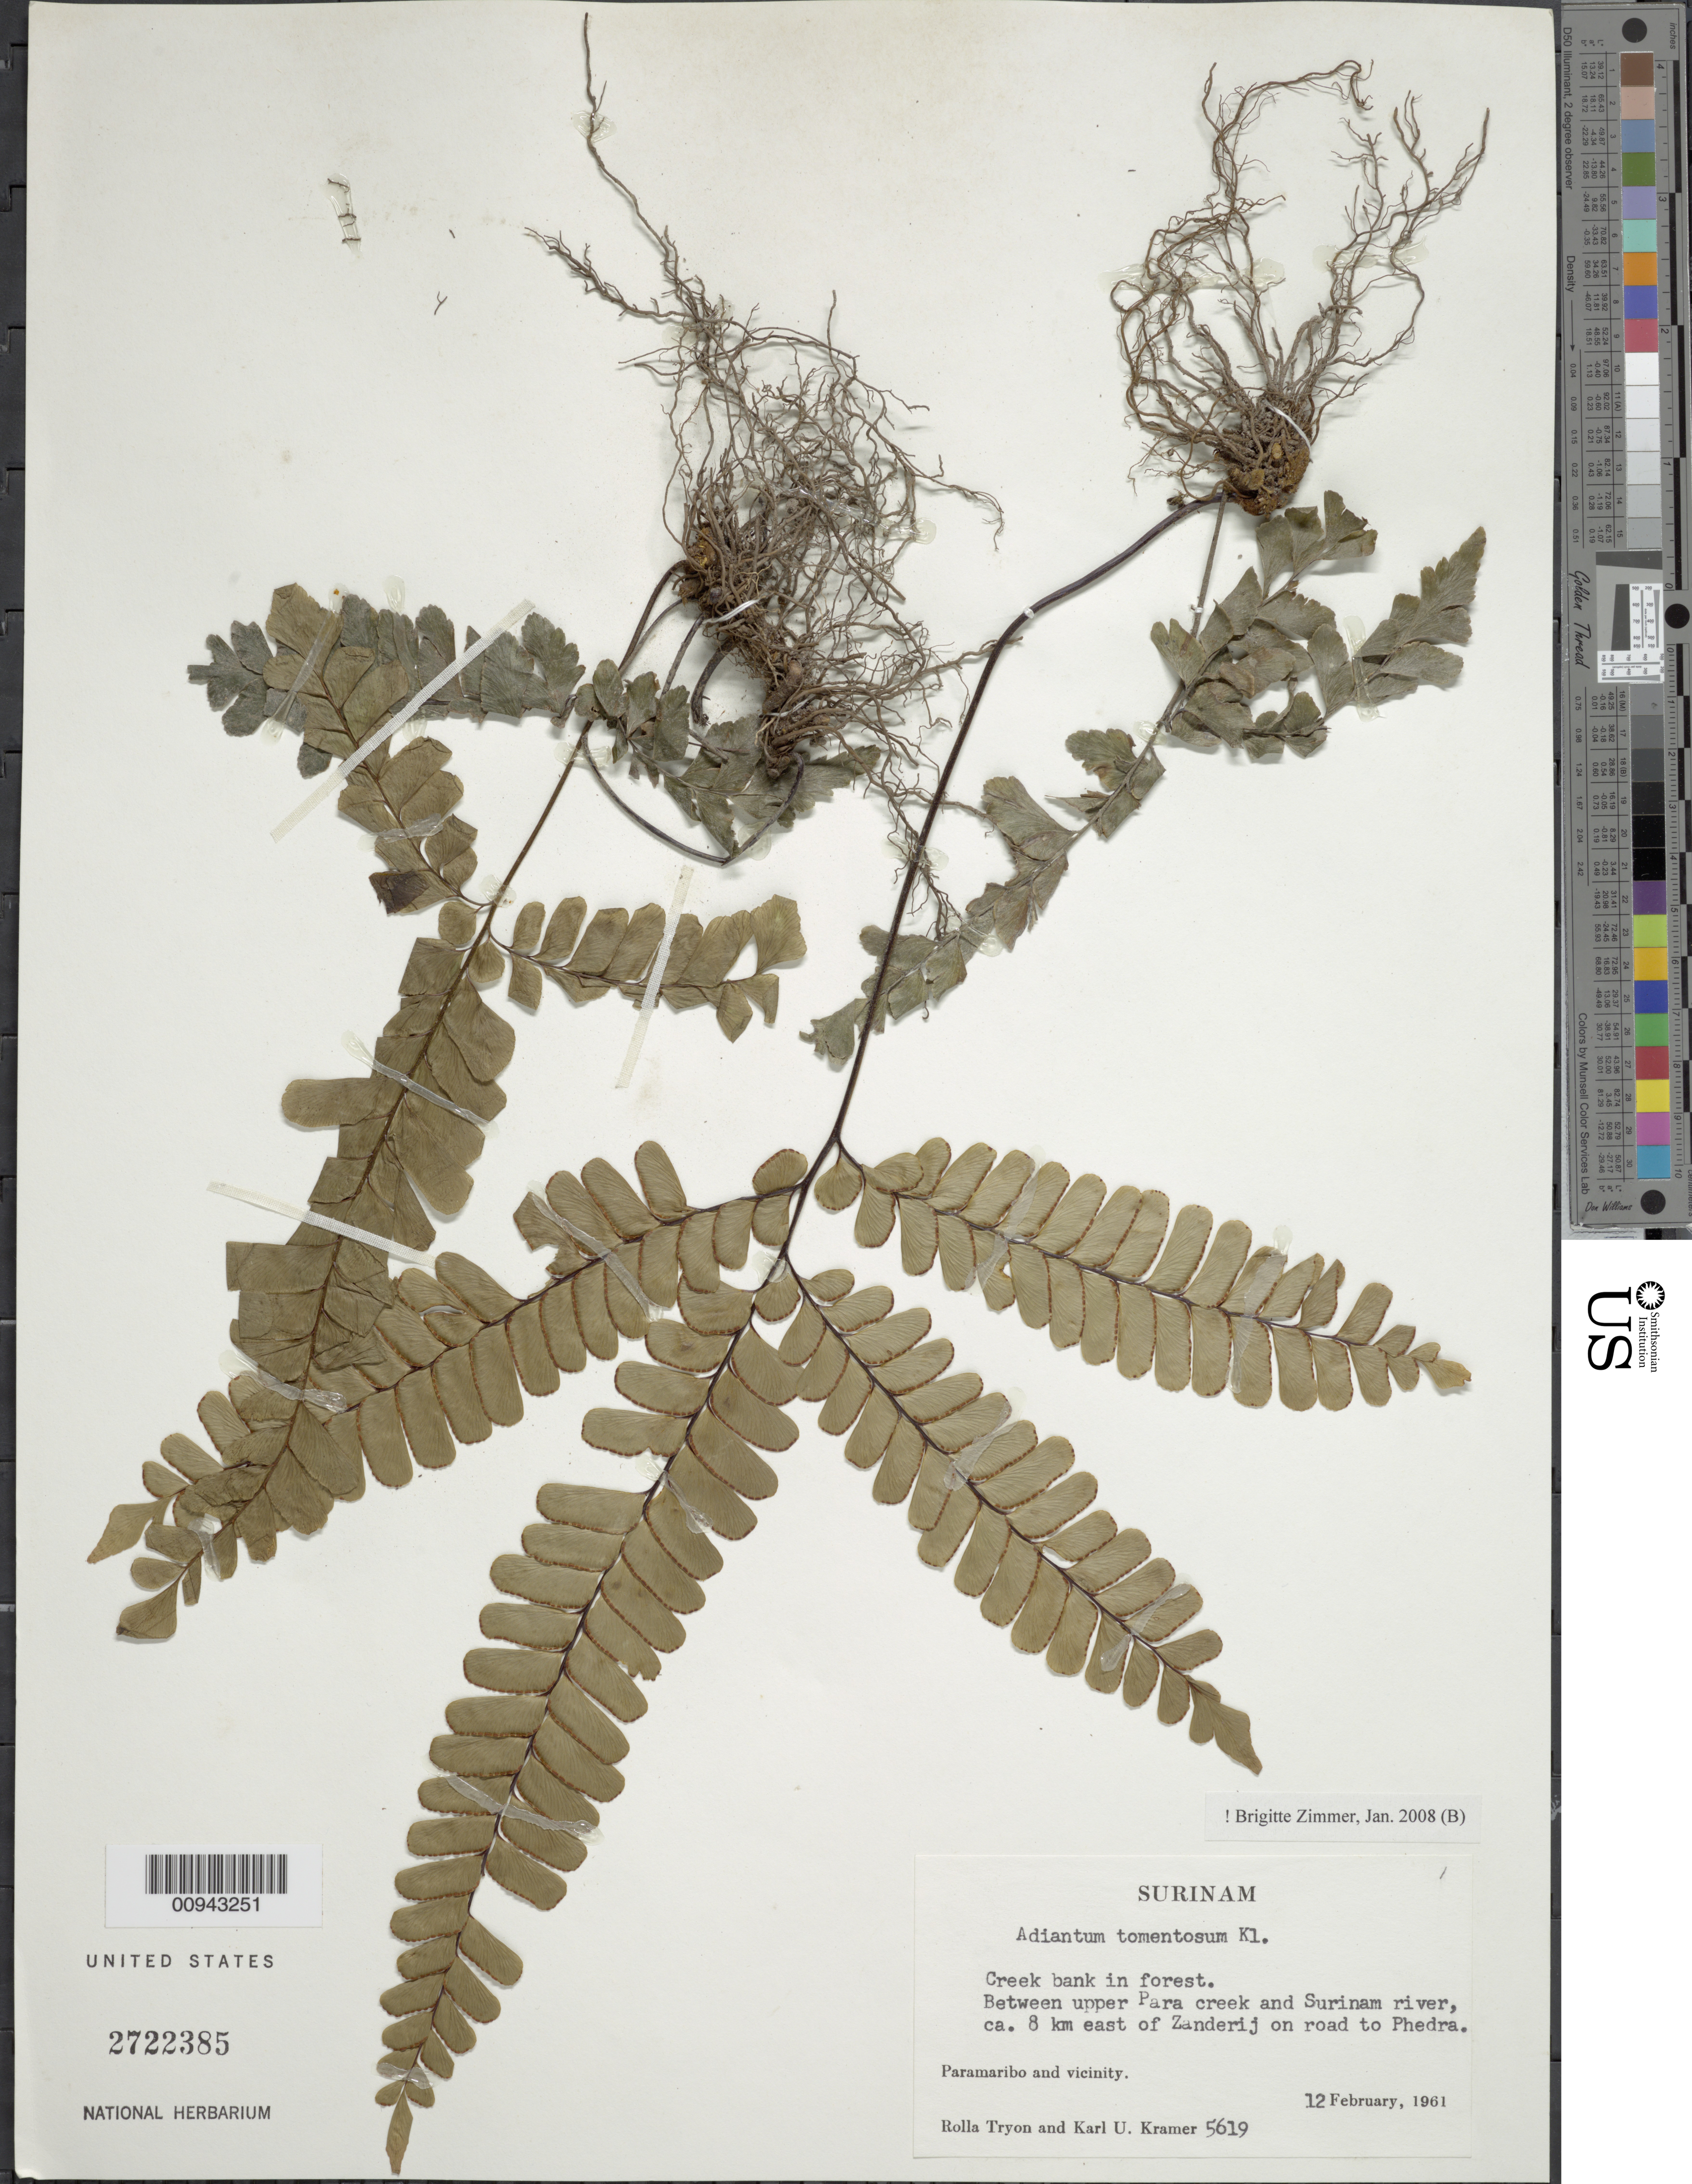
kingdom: Plantae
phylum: Tracheophyta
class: Polypodiopsida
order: Polypodiales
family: Pteridaceae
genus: Adiantum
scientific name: Adiantum tomentosum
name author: Klotzsch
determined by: Zimmer, B.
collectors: R. M. Tryon & K. U. Kramer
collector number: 5619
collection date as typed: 12-Feb-61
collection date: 1961-02-12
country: Suriname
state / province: Paramaribo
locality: Upper Para Creek to SURINAME River, ca 8 km E of Zanderij on road to Phedra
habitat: Creek bank in forest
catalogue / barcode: US 2722385